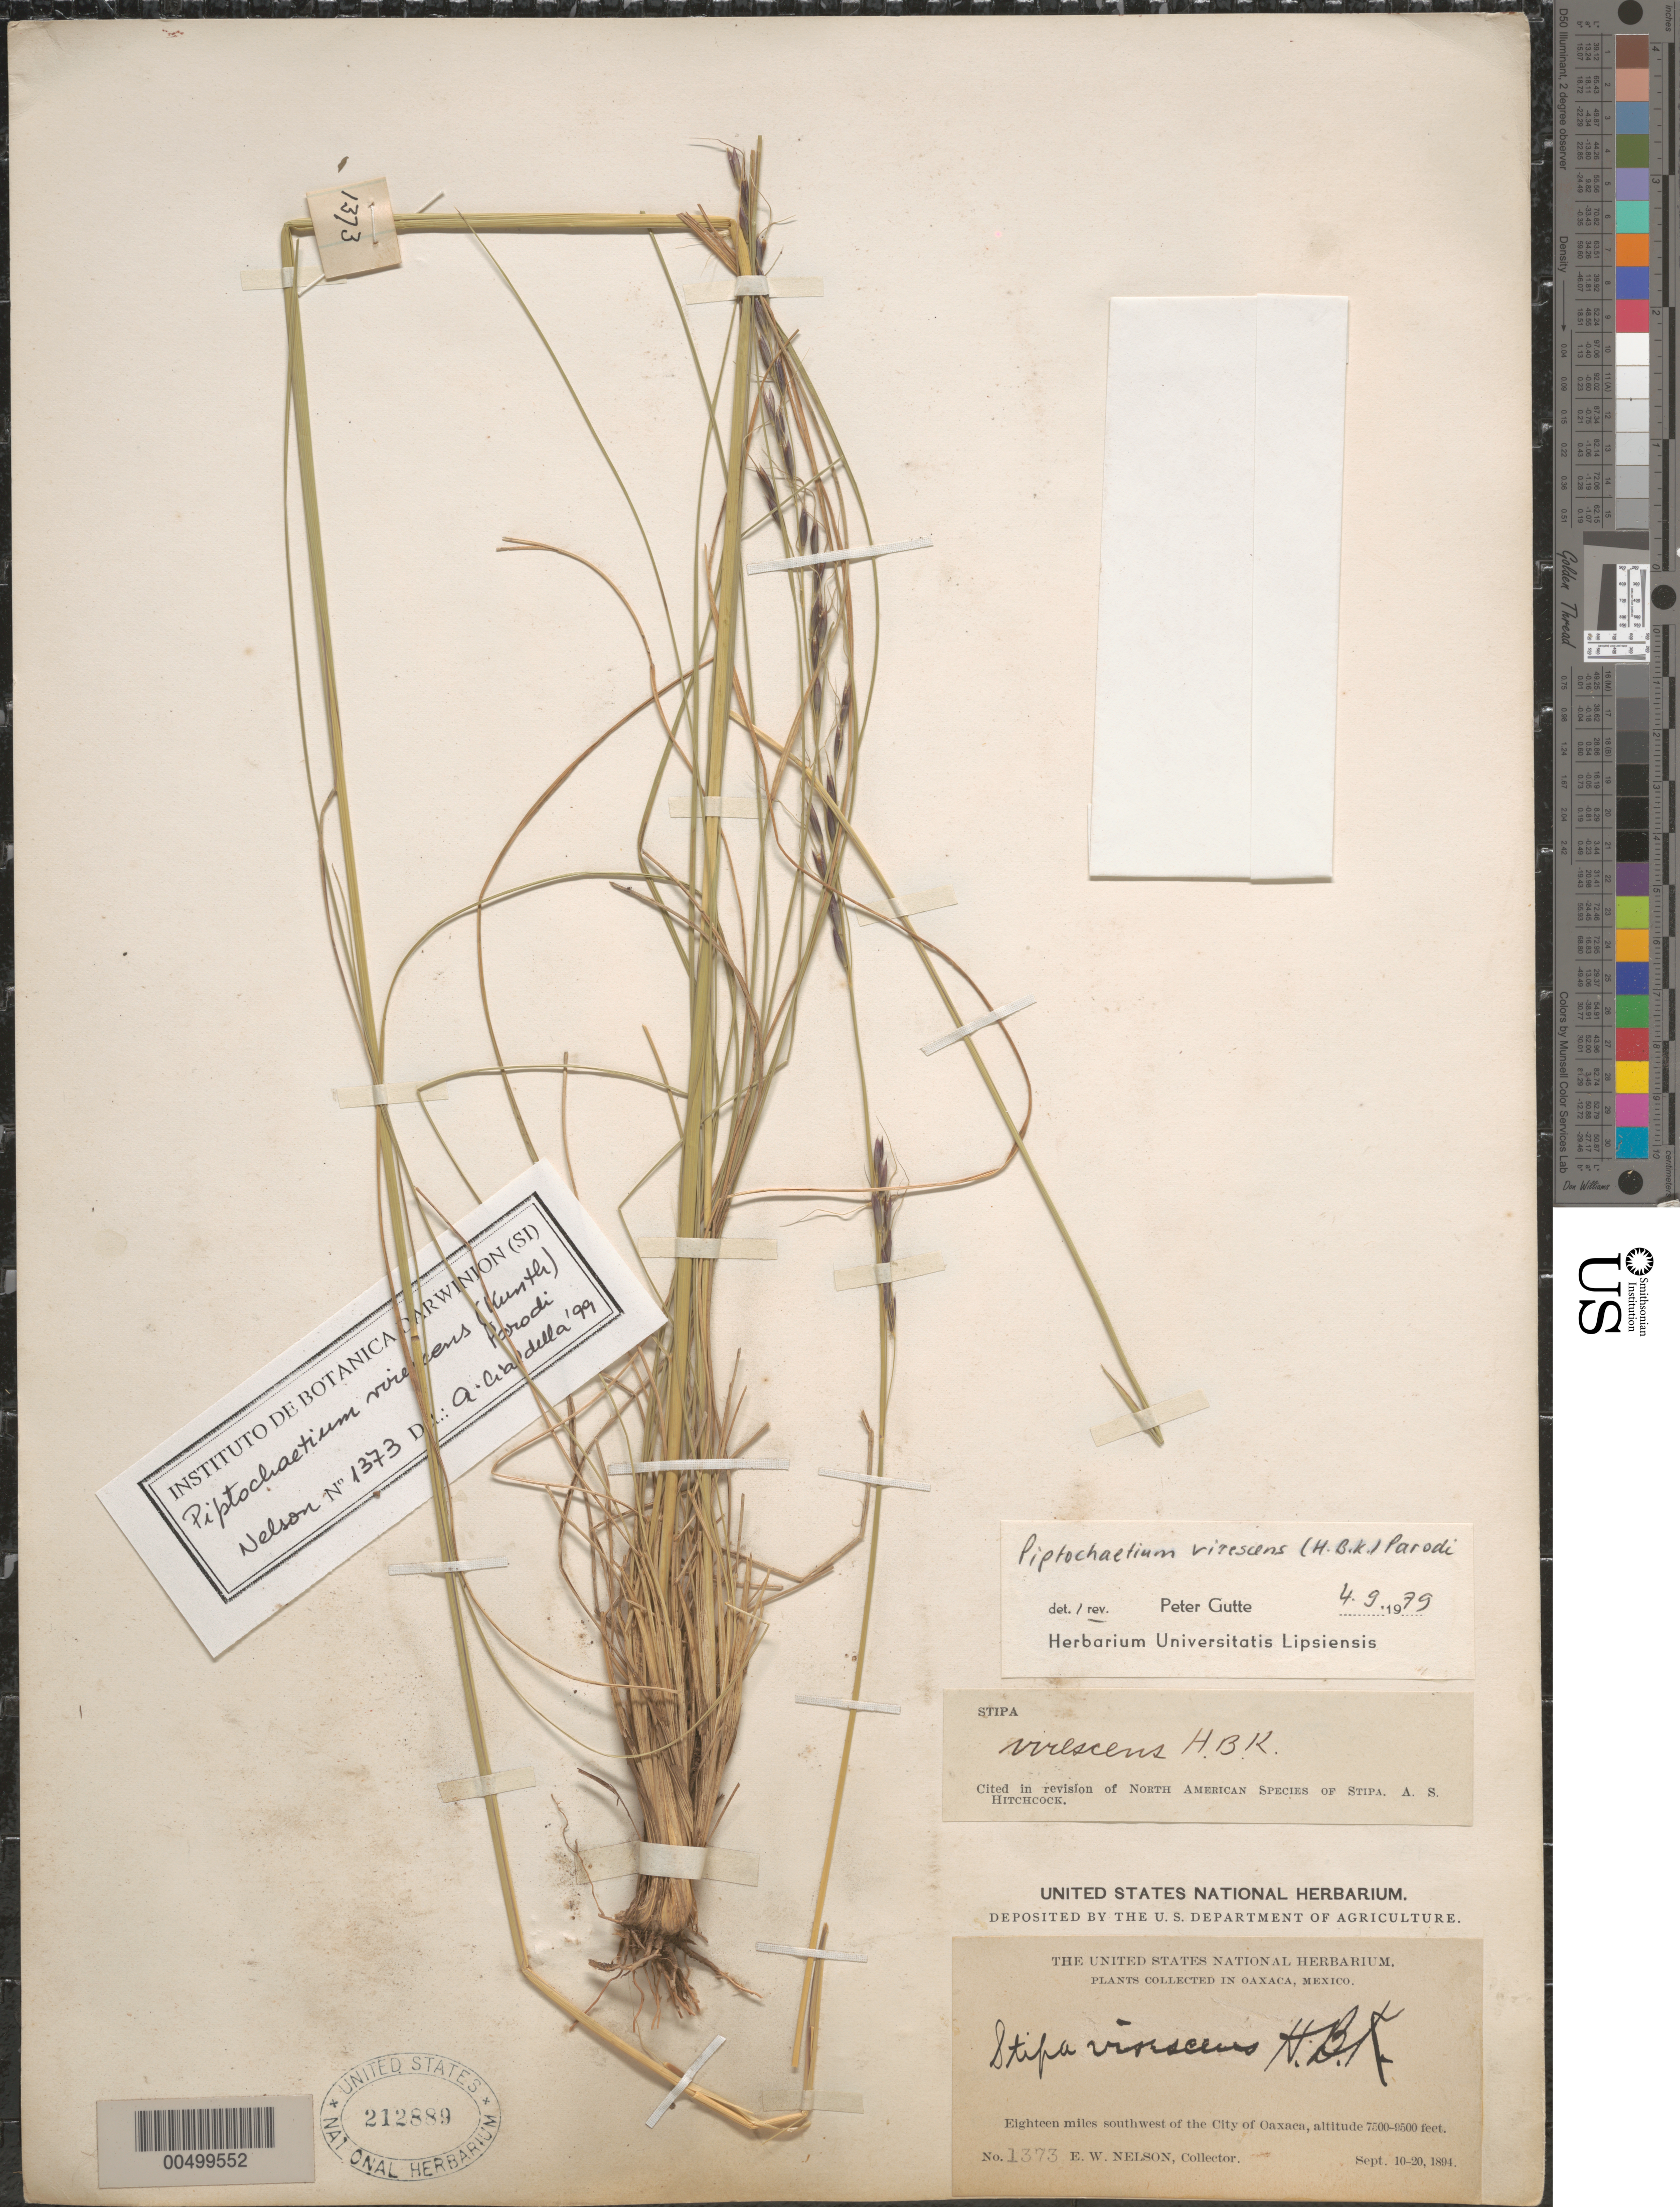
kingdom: Plantae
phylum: Tracheophyta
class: Liliopsida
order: Poales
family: Poaceae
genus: Piptochaetium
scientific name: Piptochaetium virescens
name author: (Kunth) Parodi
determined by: Gutte, P.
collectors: E. W. Nelson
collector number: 1373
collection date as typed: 10 Sep 1894 to 20 Sep 1894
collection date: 1894-09-10/1894-09-20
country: Mexico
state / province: Oaxaca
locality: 18 mi SW of city of Oaxaca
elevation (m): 2286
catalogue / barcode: US 212889